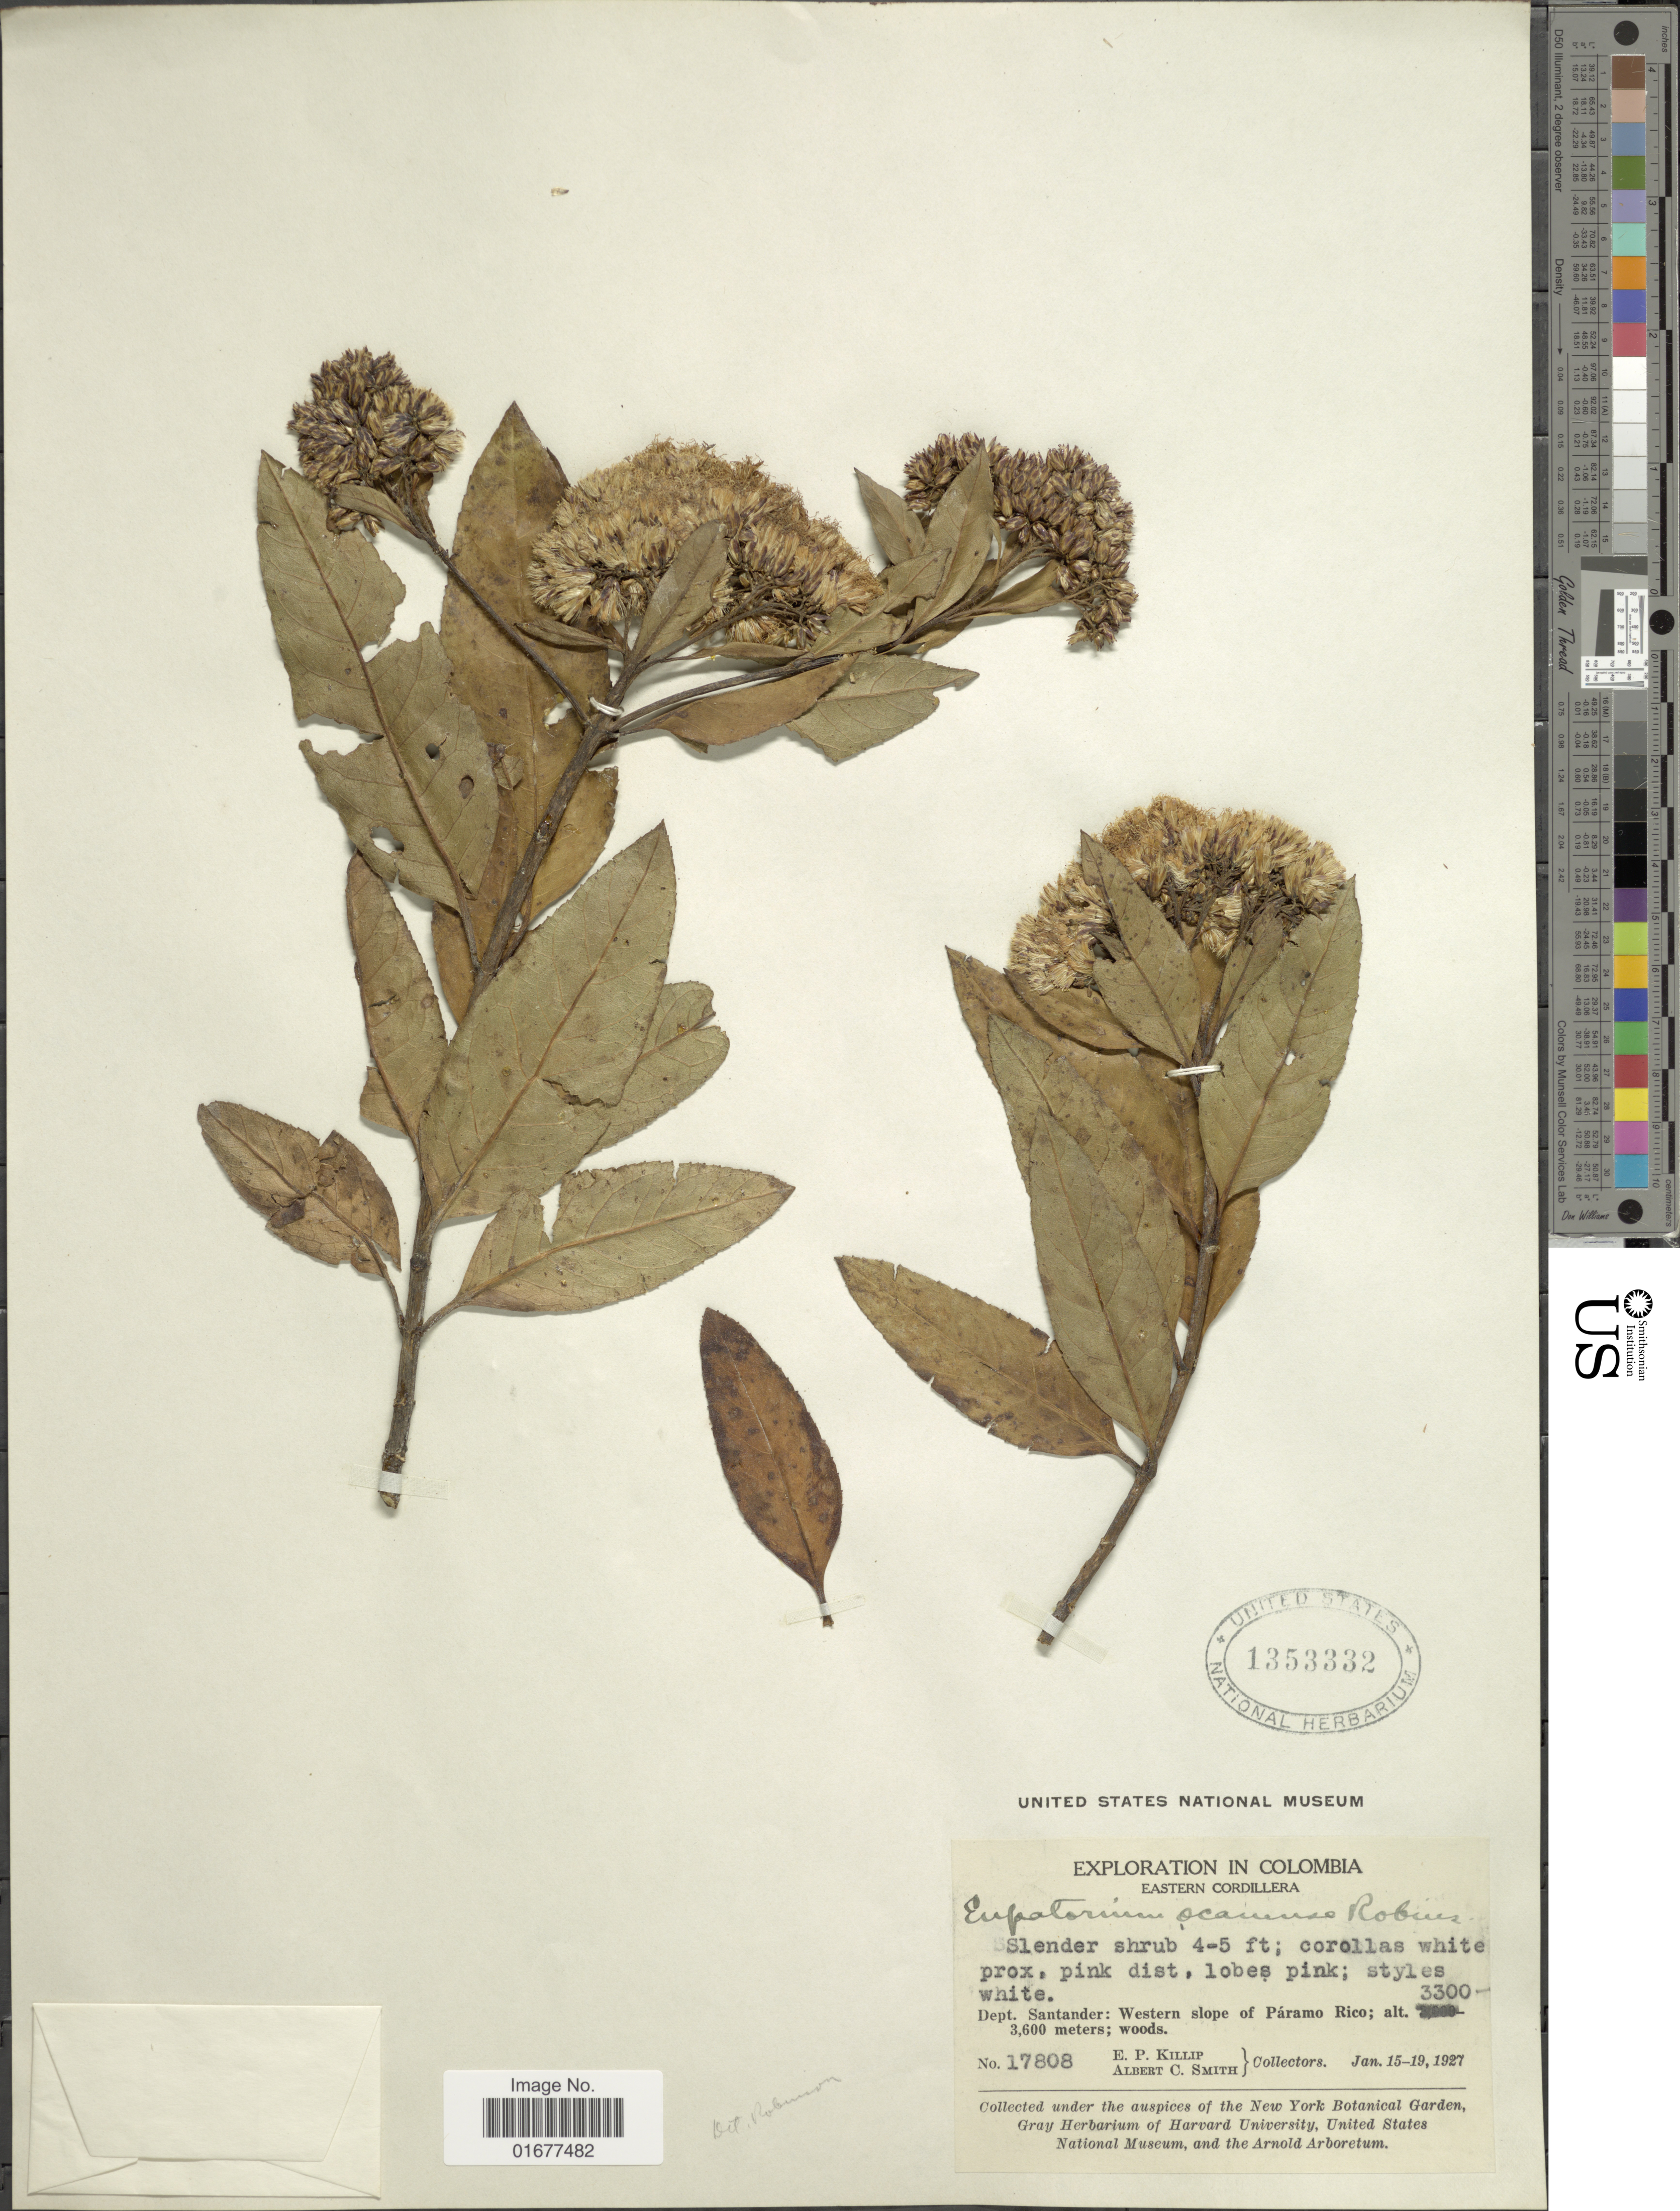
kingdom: Plantae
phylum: Tracheophyta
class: Magnoliopsida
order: Asterales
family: Asteraceae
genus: Ageratina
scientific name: Ageratina ocanensis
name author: (B.L. Rob.) R.M. King & H. Rob.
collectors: E. P. Killip & A. C. Smith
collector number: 17808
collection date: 1927-01-15/1927-01-19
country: Colombia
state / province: Santander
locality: Eastern Cordillera, Western slope of Paramo Rico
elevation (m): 3300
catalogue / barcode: US 1353332